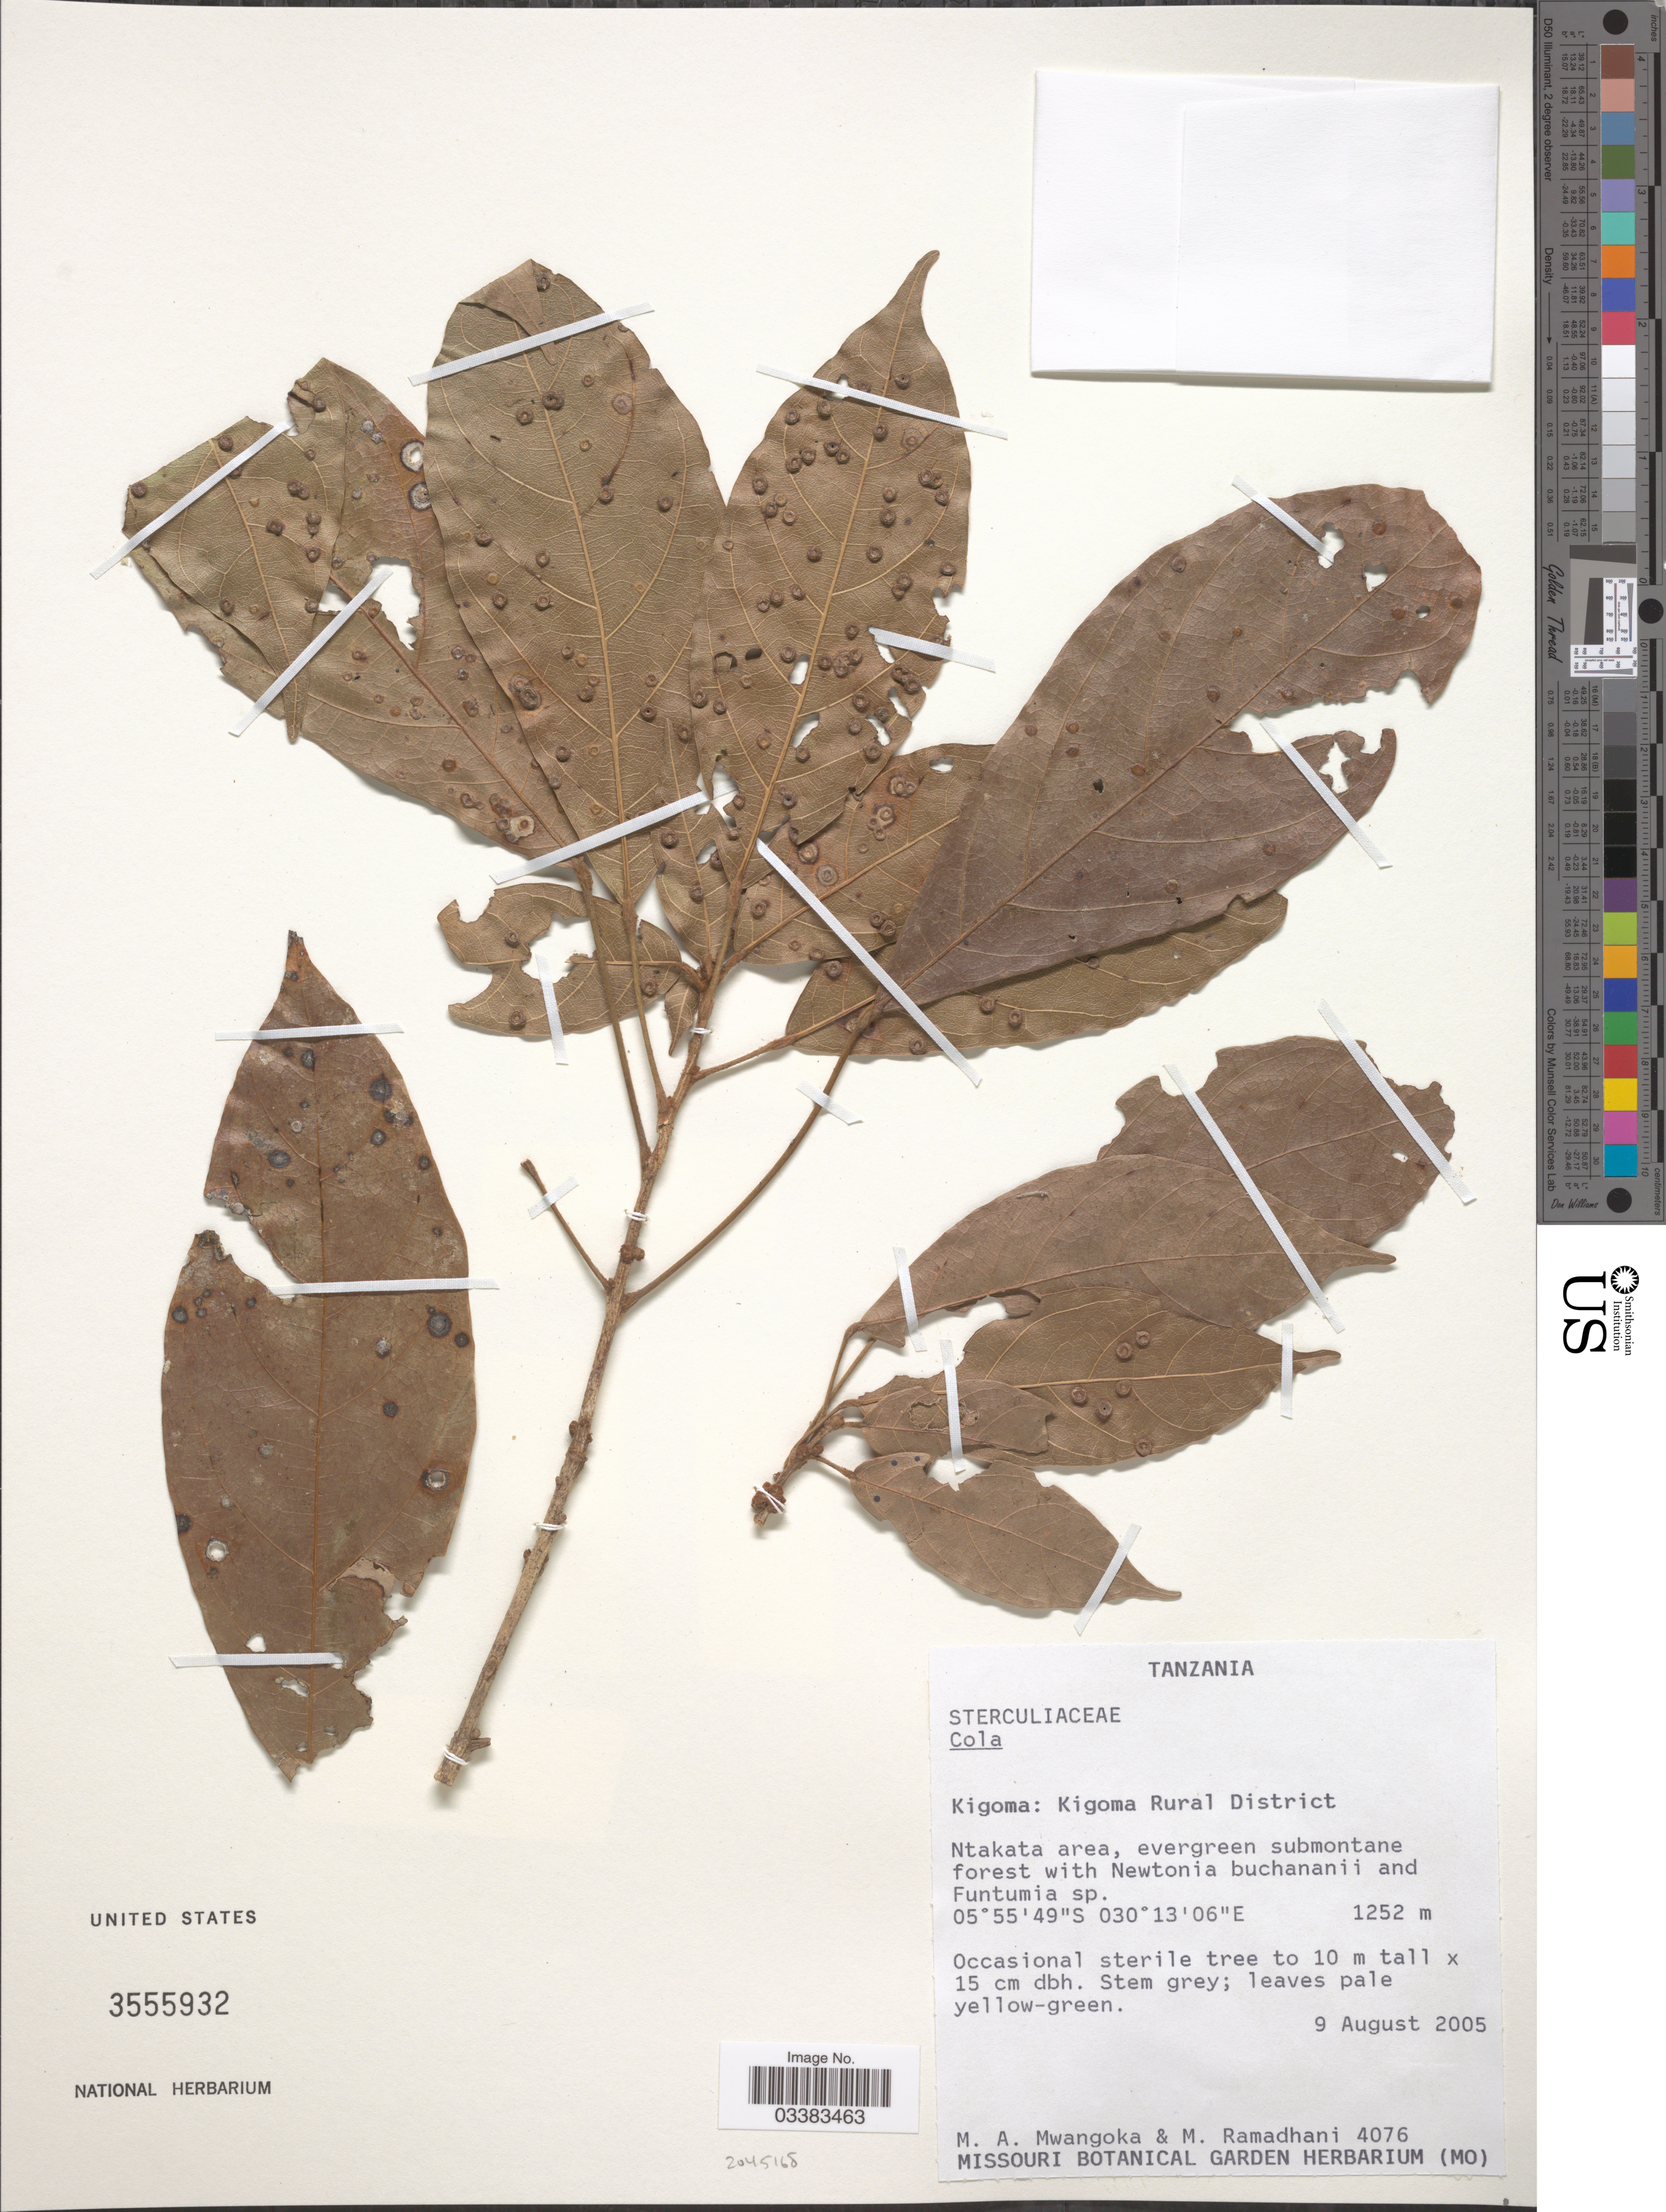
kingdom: Plantae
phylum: Tracheophyta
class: Magnoliopsida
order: Malvales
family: Malvaceae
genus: Cola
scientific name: Cola sp.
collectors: M. A. Mwangoka & M. Ramadhani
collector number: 4076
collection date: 2005-08-09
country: Tanzania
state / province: Kigoma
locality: Kigoma Rural District. Ntakata area.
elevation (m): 1252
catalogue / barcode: US 3555932